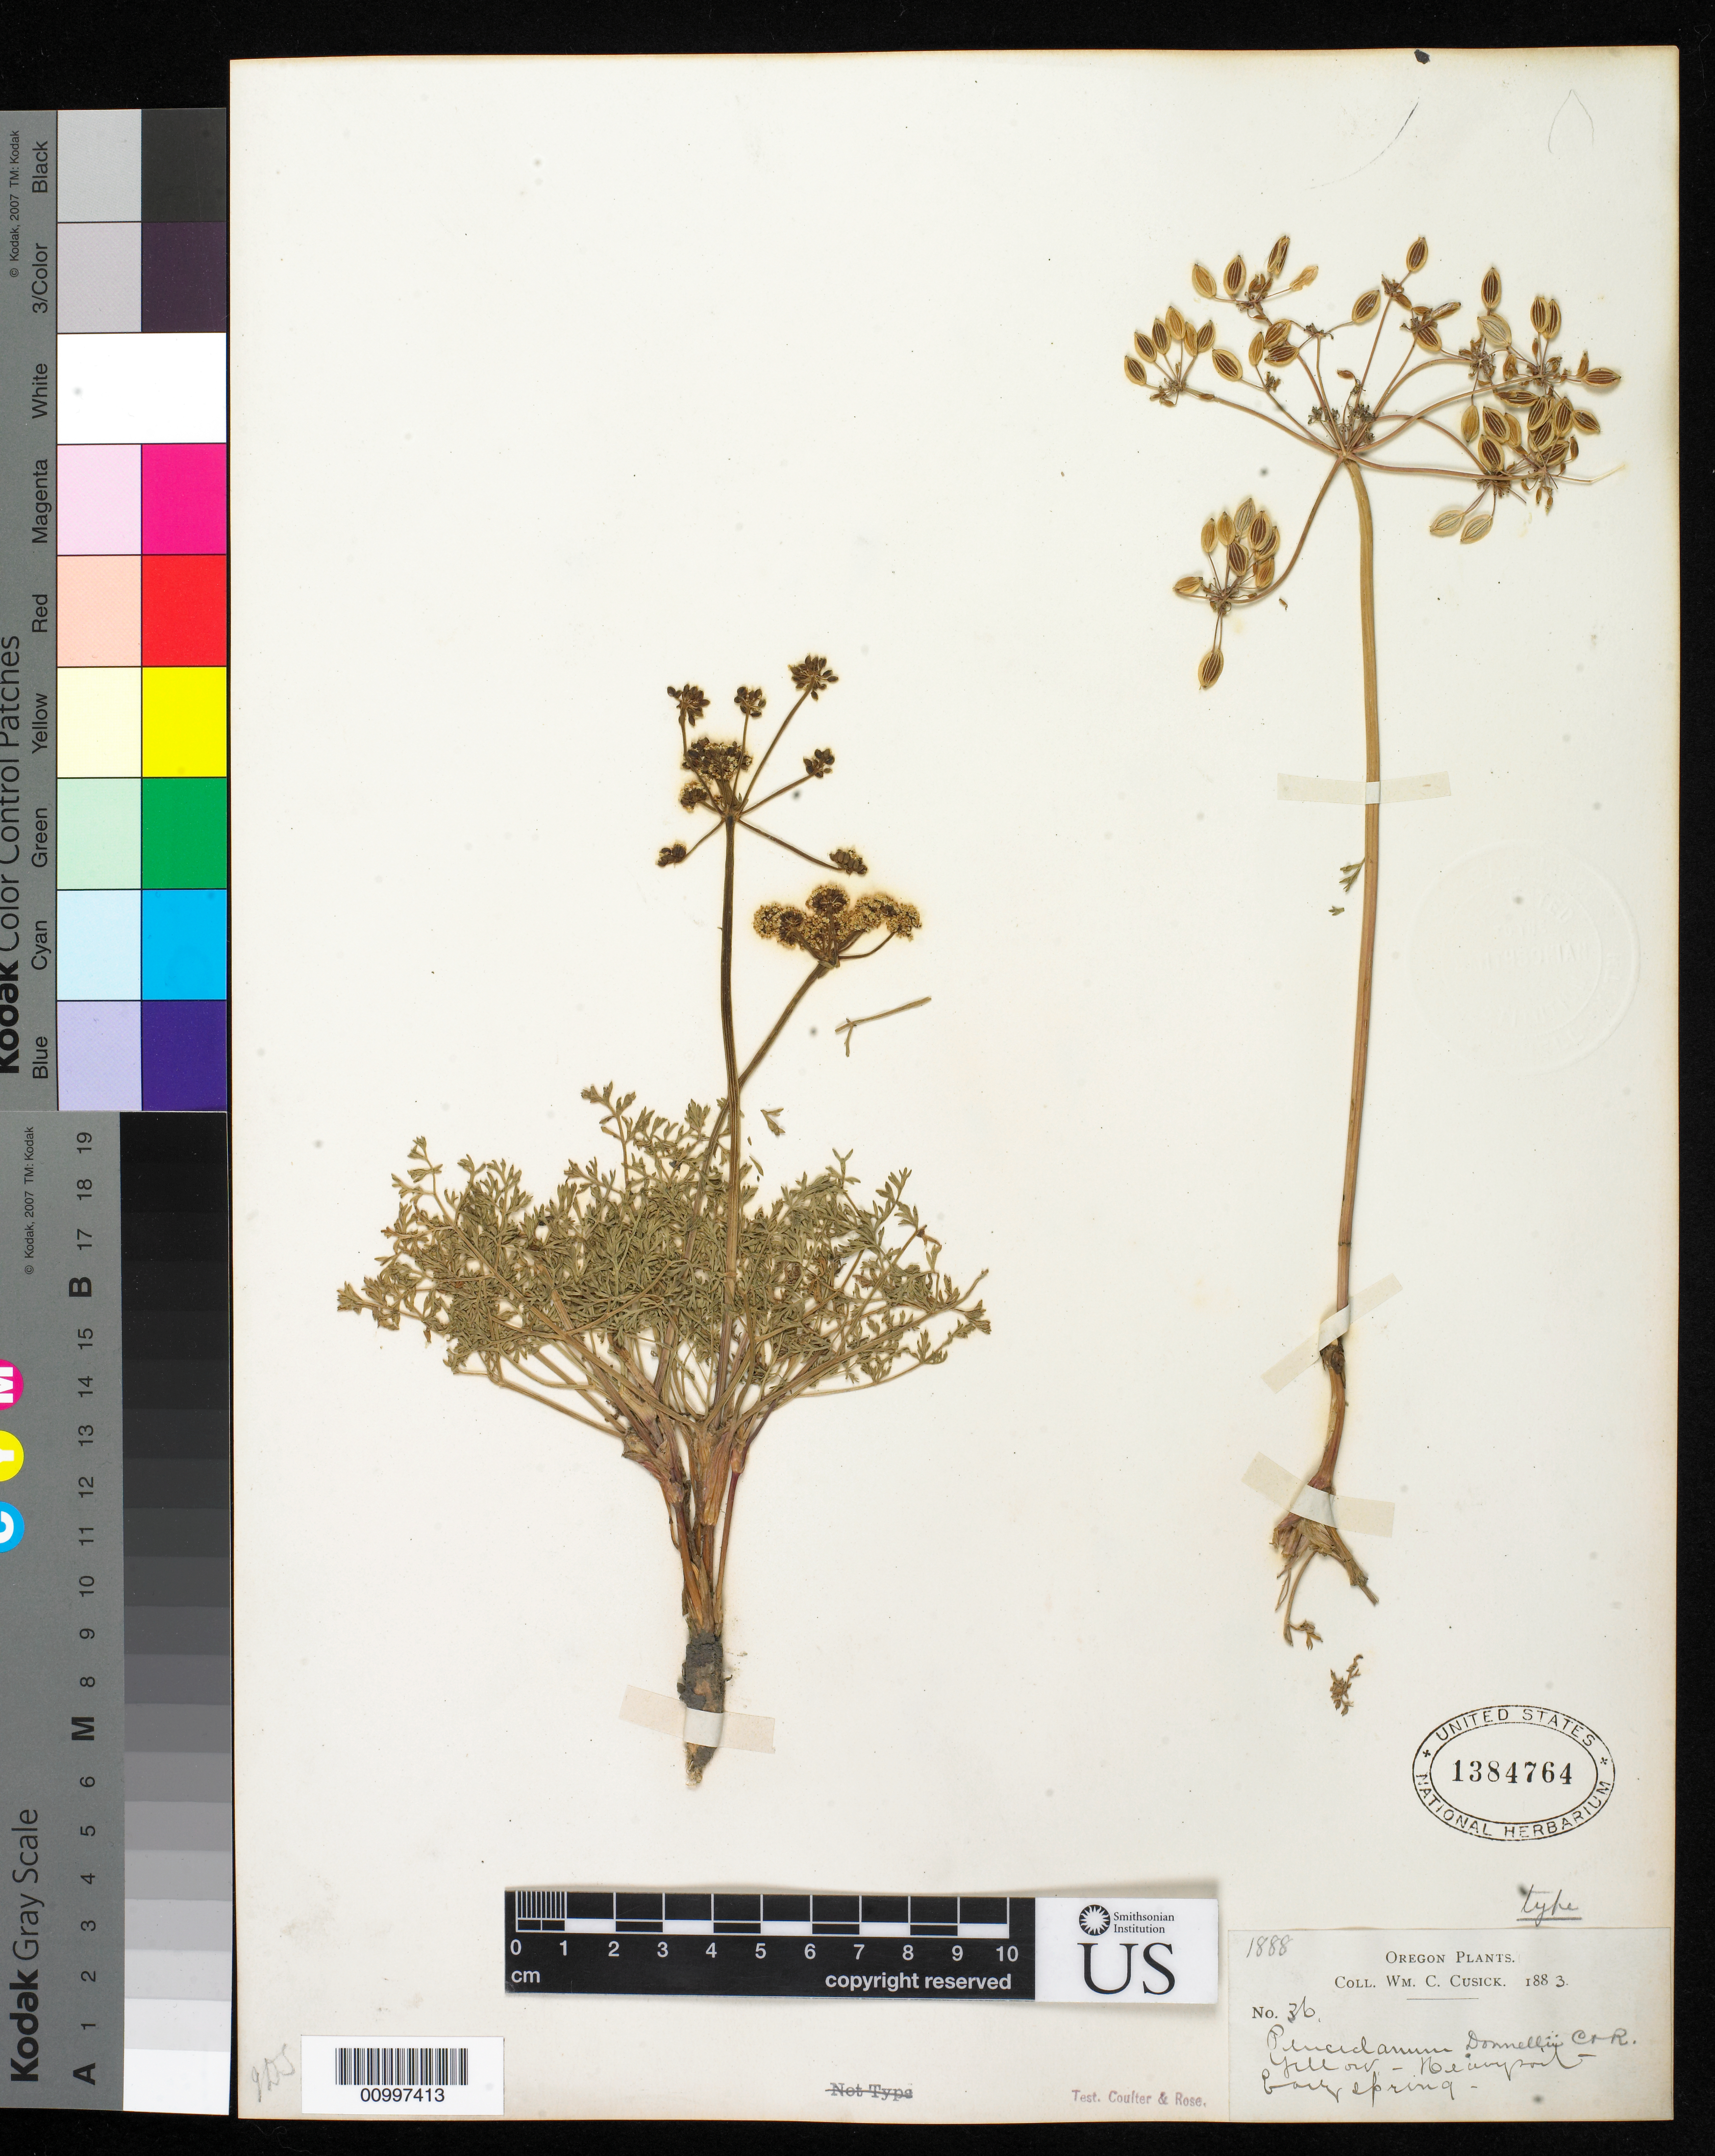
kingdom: Plantae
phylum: Tracheophyta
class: Magnoliopsida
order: Apiales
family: Apiaceae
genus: Peucedanum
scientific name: Peucedanum donnellii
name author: J.M. Coult. & Rose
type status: Syntype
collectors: W. C. Cusick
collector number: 36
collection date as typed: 1883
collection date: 1883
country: United States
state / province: Oregon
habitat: In heavy soil.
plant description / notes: Specimen ex John Donnell Smith herbarium.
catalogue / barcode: US 1384764